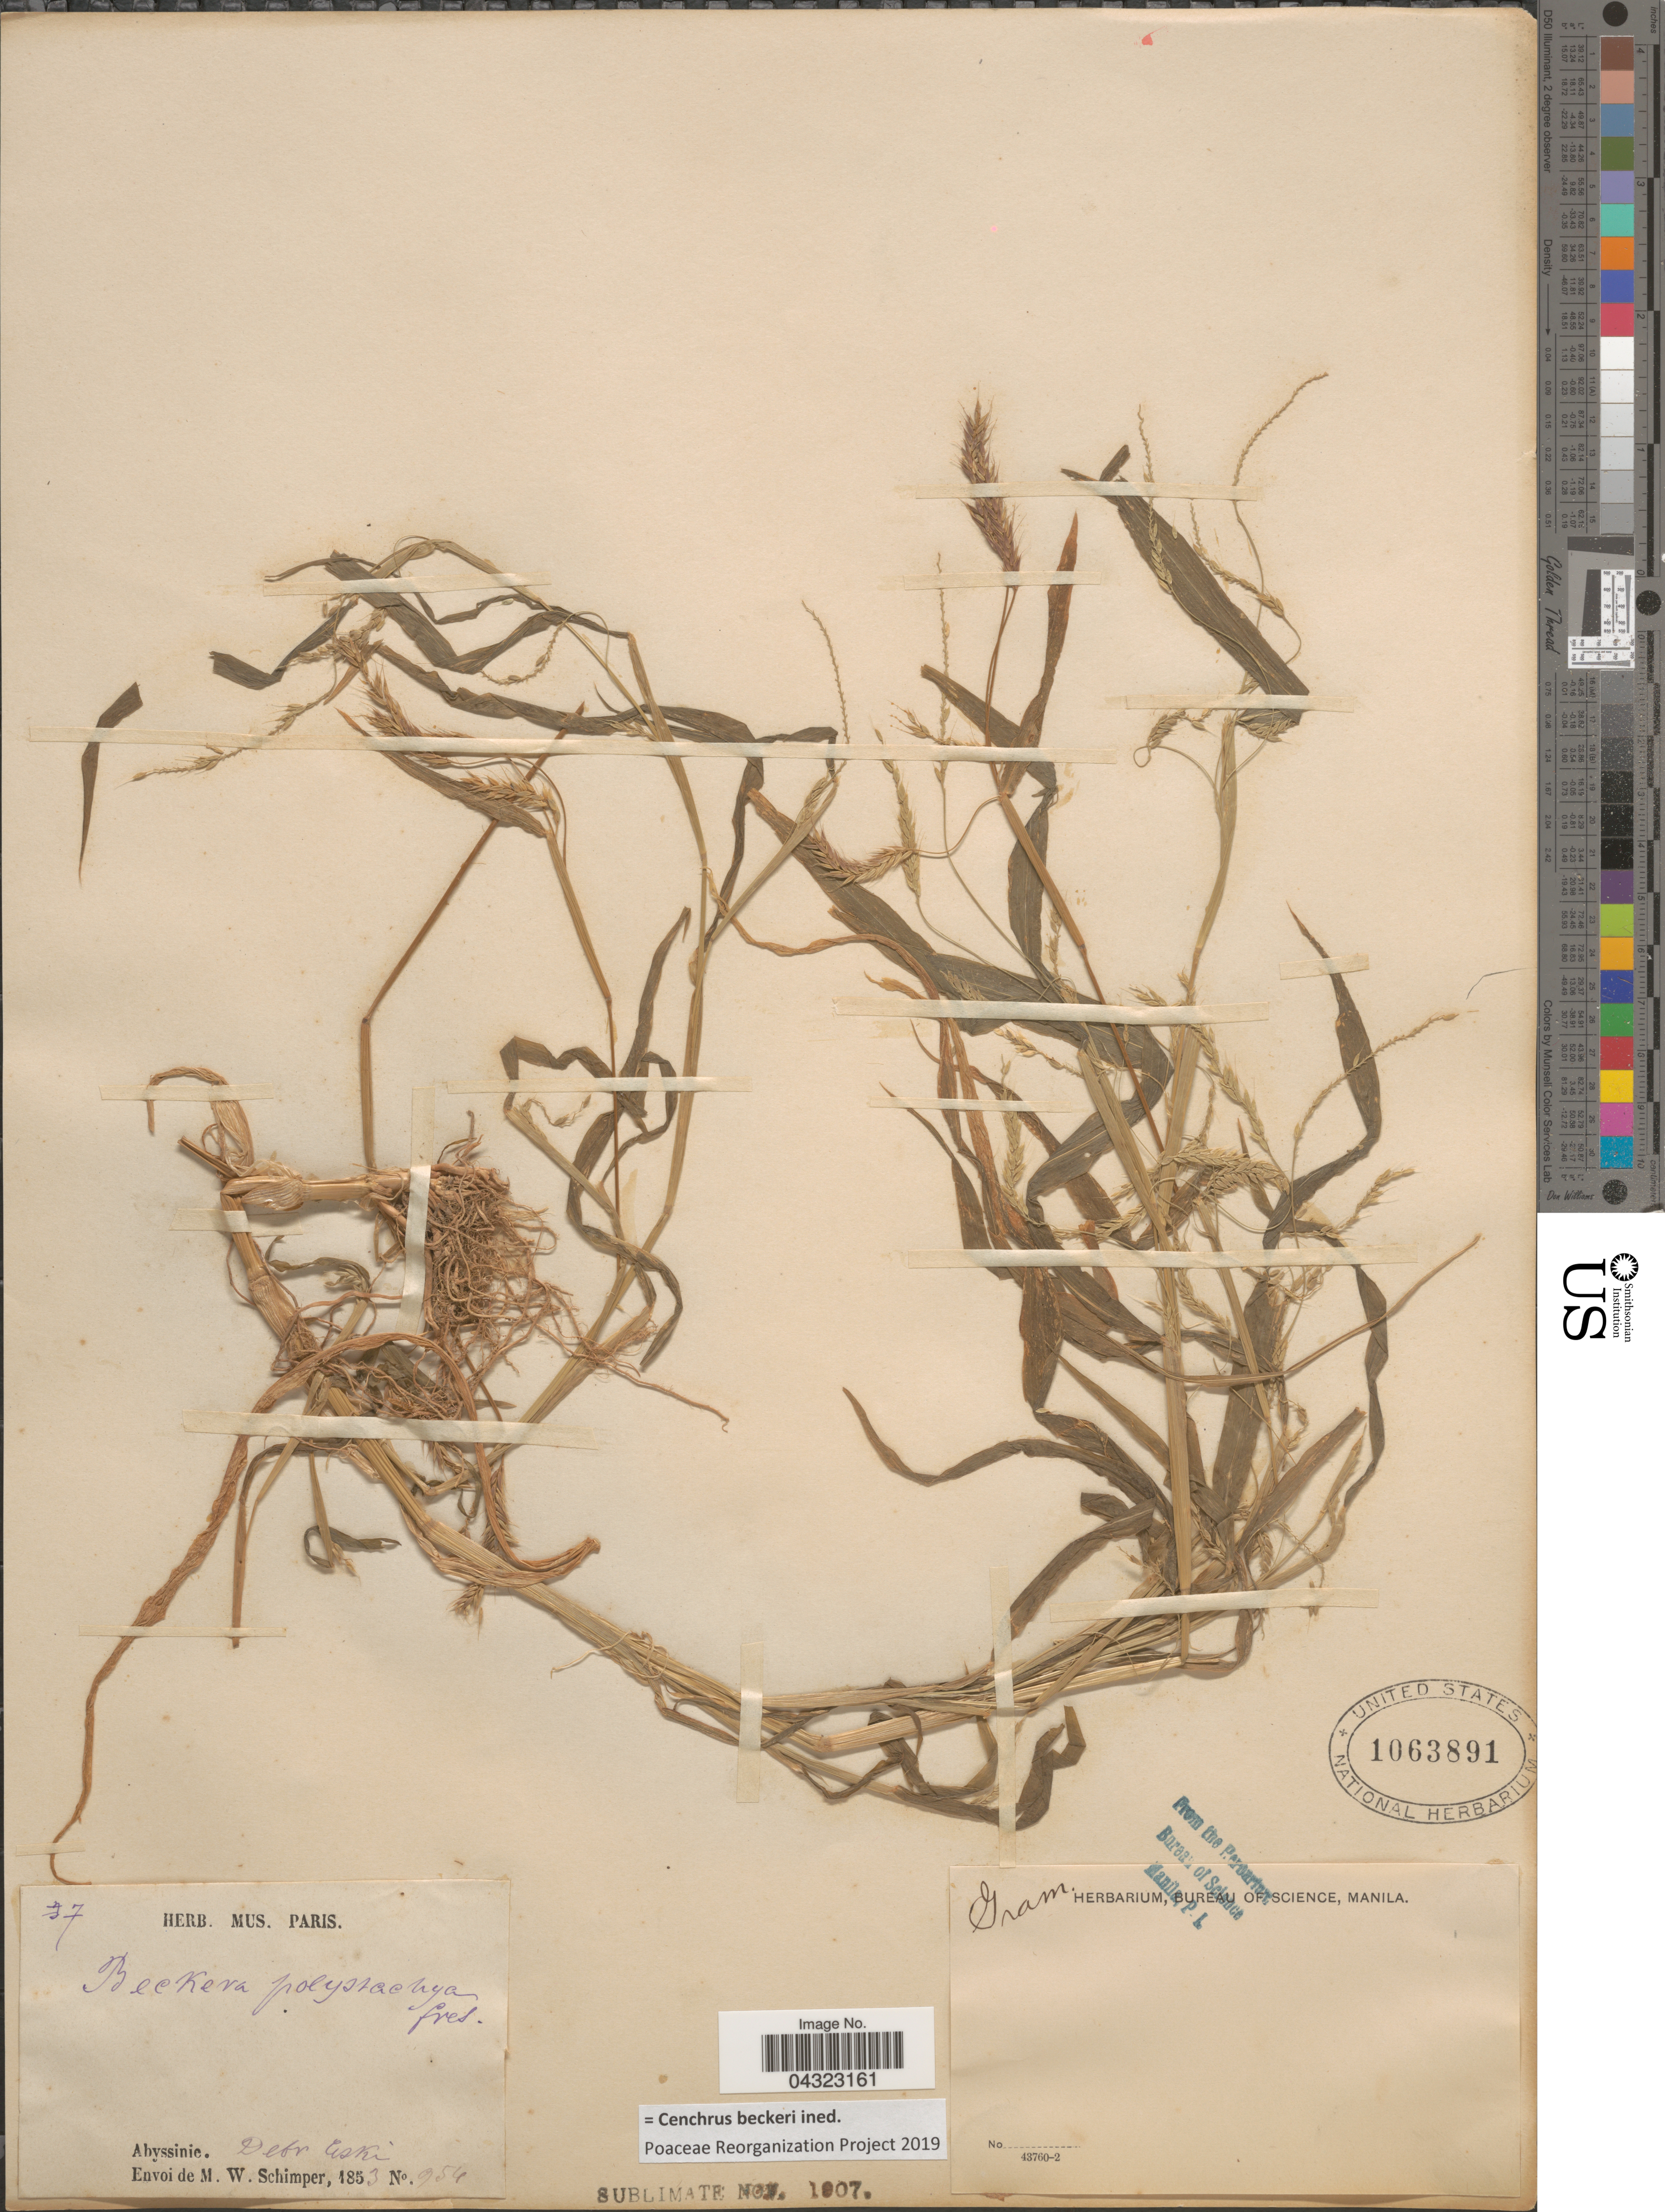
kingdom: Plantae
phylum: Tracheophyta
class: Liliopsida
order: Poales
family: Poaceae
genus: Cenchrus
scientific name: Cenchrus beckerii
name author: ined prp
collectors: M. Schimper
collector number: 954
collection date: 1853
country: Ethiopia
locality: Abyssinie. Debr Eski.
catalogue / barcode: US 1063891